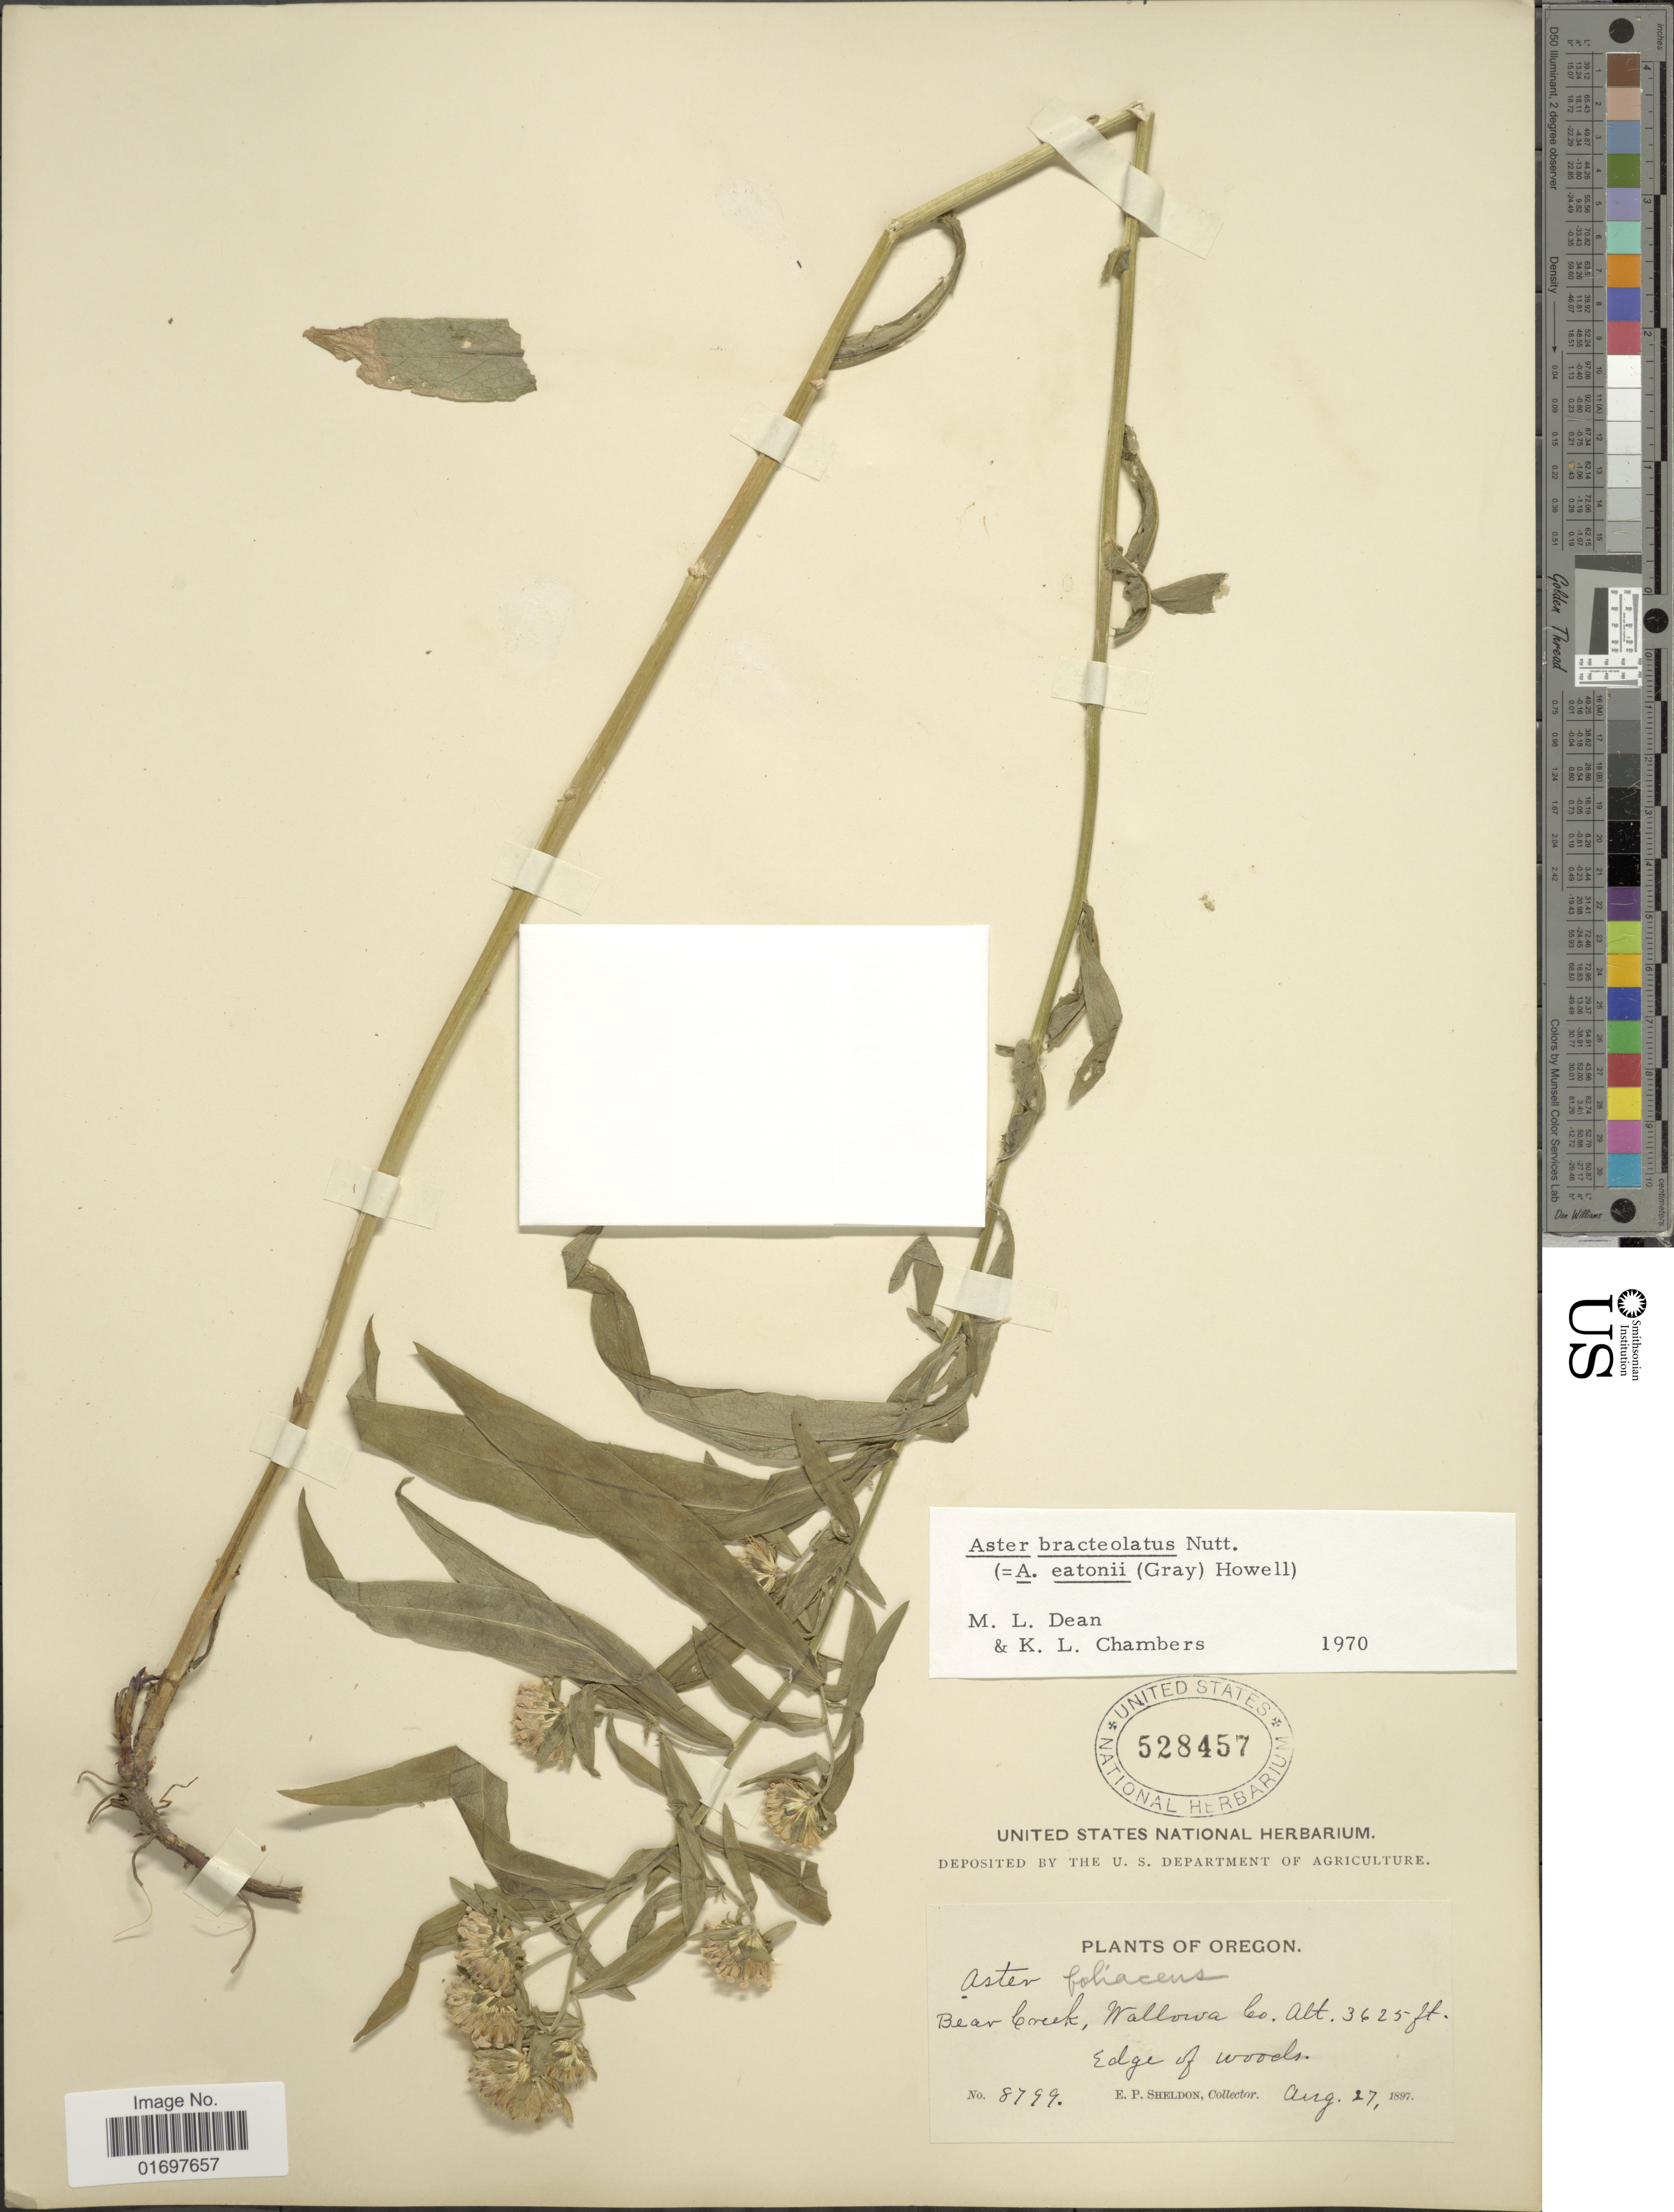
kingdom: Plantae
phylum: Tracheophyta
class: Magnoliopsida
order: Asterales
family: Asteraceae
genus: Symphyotrichum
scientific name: Symphyotrichum bracteolatum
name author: (Nutt.) G.L. Nesom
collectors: E. P. Sheldon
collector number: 8799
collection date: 1897-08-27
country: United States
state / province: Oregon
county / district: Wallowa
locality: Bear Creek, Wallowa Co, Edge of woods.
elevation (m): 1105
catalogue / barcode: US 528457